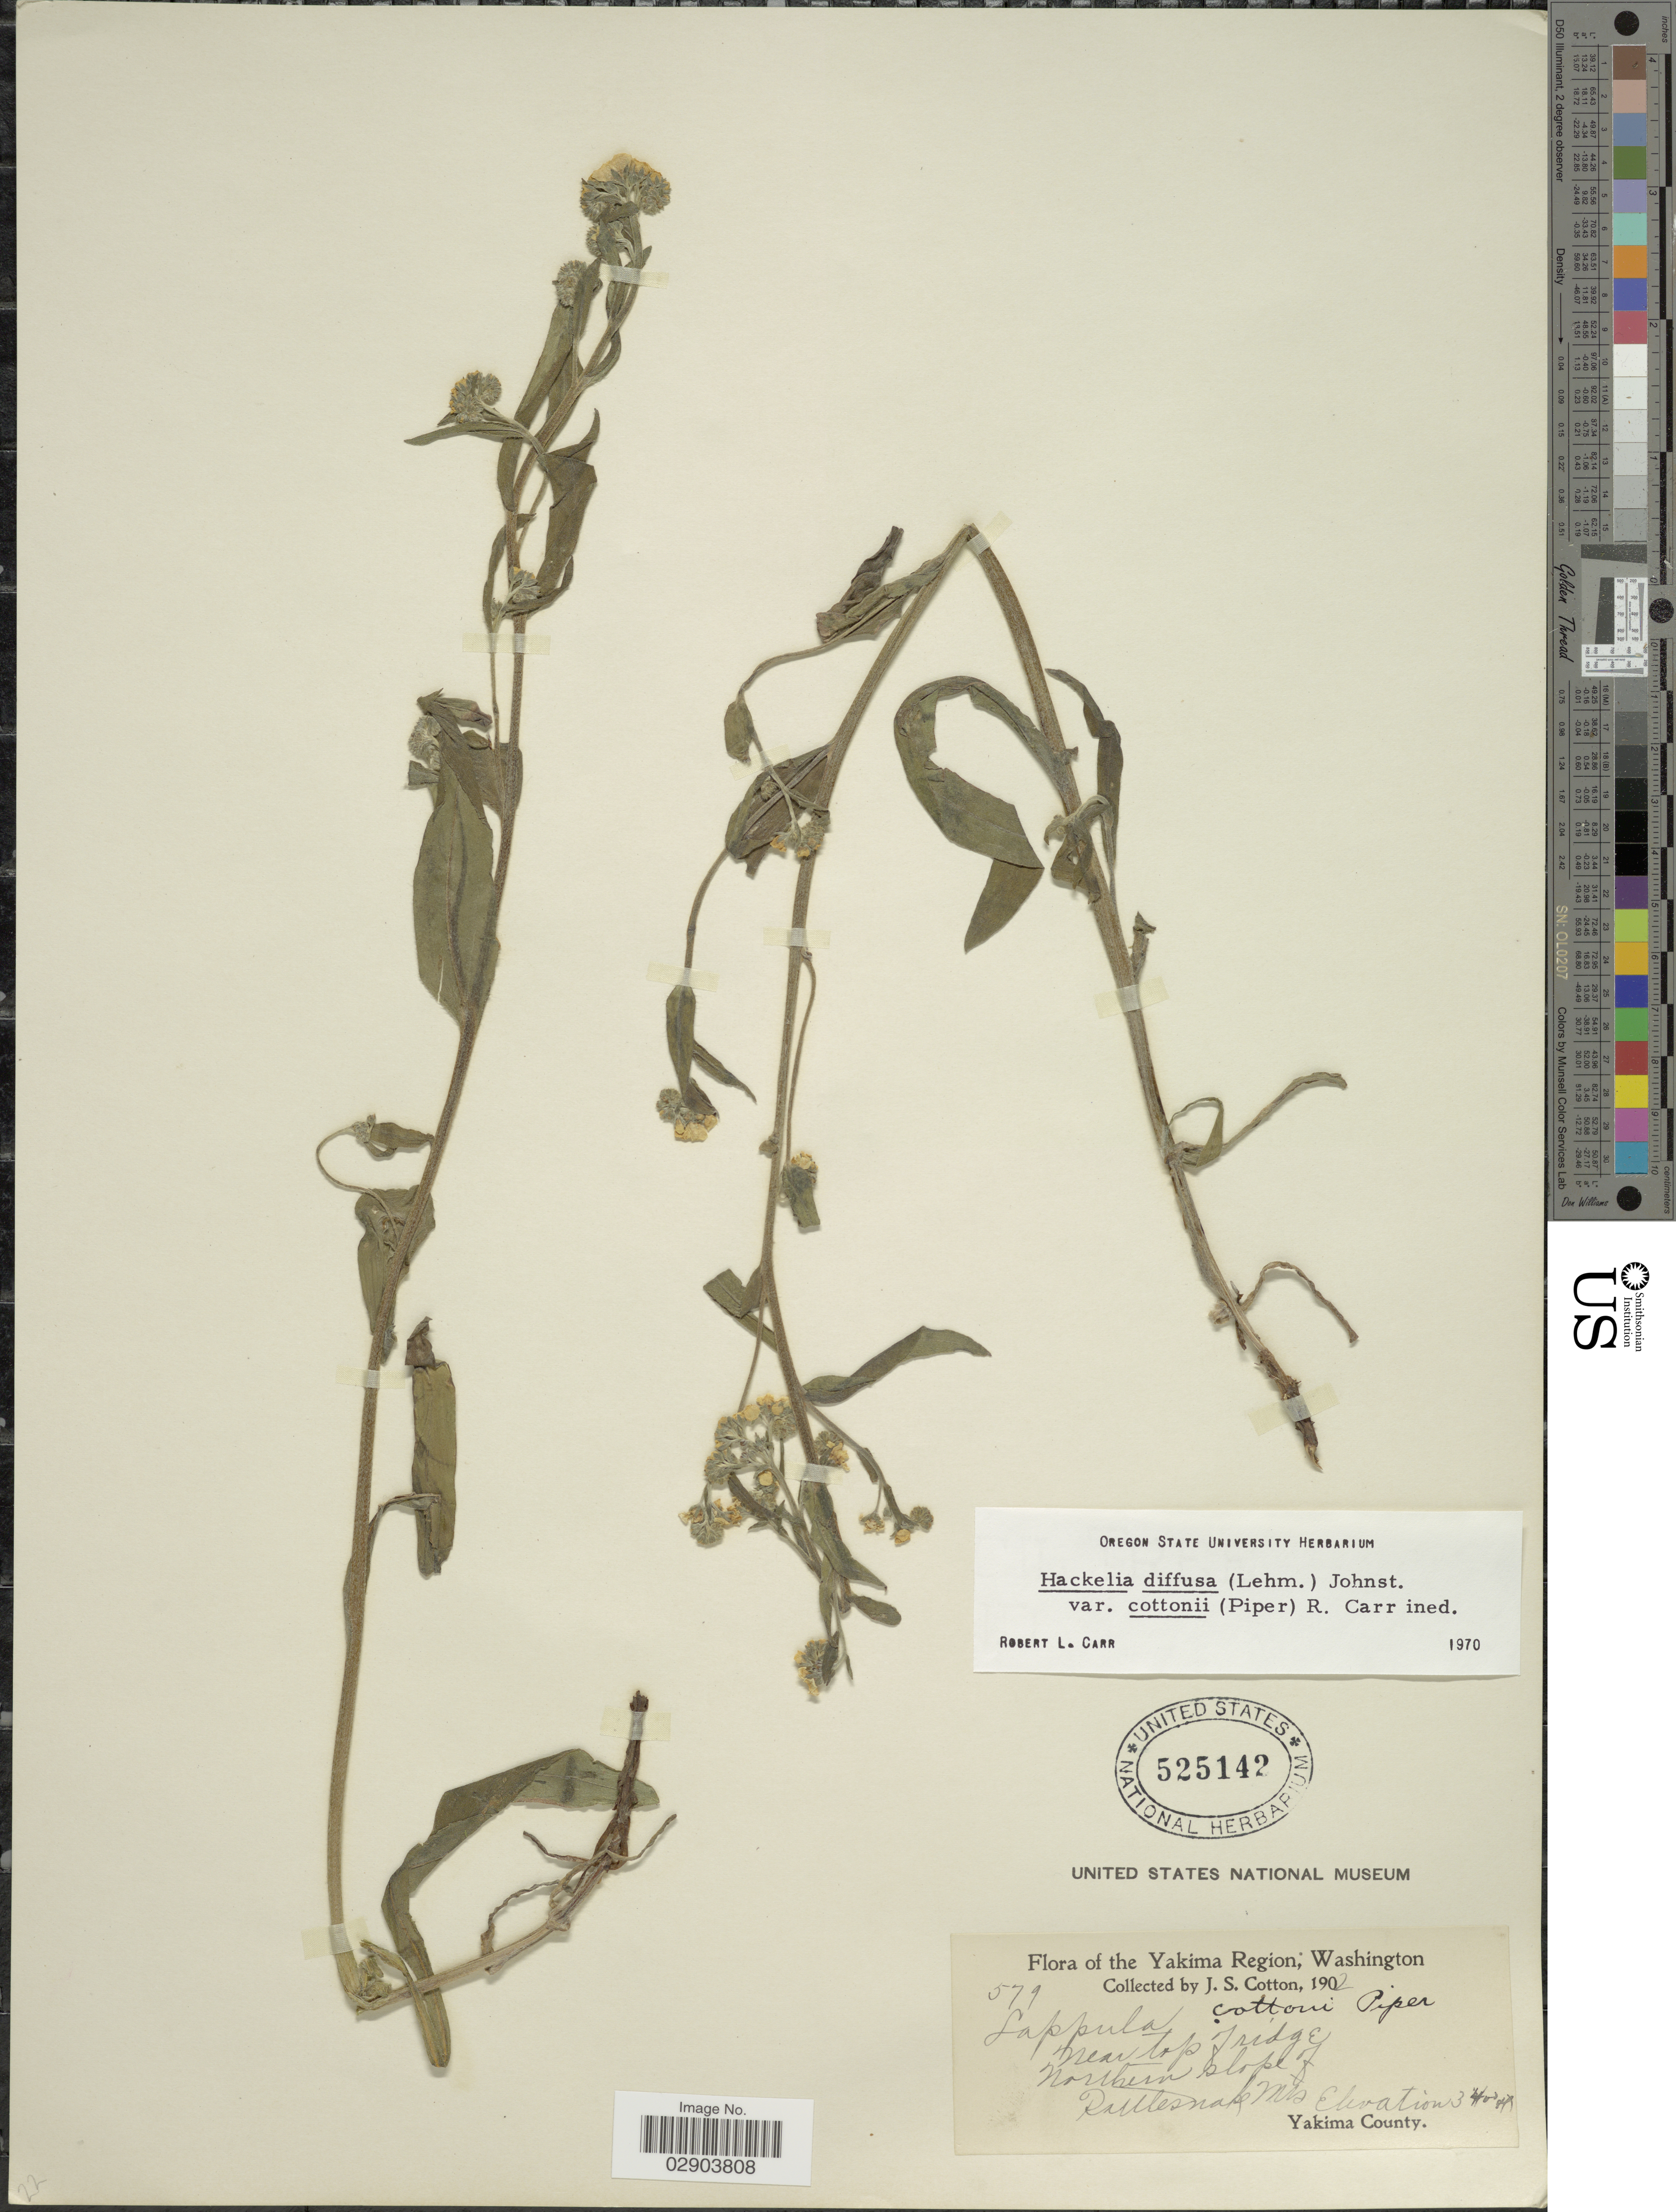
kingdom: Plantae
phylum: Tracheophyta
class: Magnoliopsida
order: Boraginales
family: Boraginaceae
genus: Hackelia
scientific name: Hackelia diffusa var. diffusa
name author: (Douglas ex Lehm.) I.M. Johnst.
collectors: J. S. Cotton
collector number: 579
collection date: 1902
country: United States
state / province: Washington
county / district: Yakima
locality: Yakima Region, Near Top Fridge, Northern slope of Rattlesnake Mts., Yakima County.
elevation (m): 1036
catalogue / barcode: US 525142